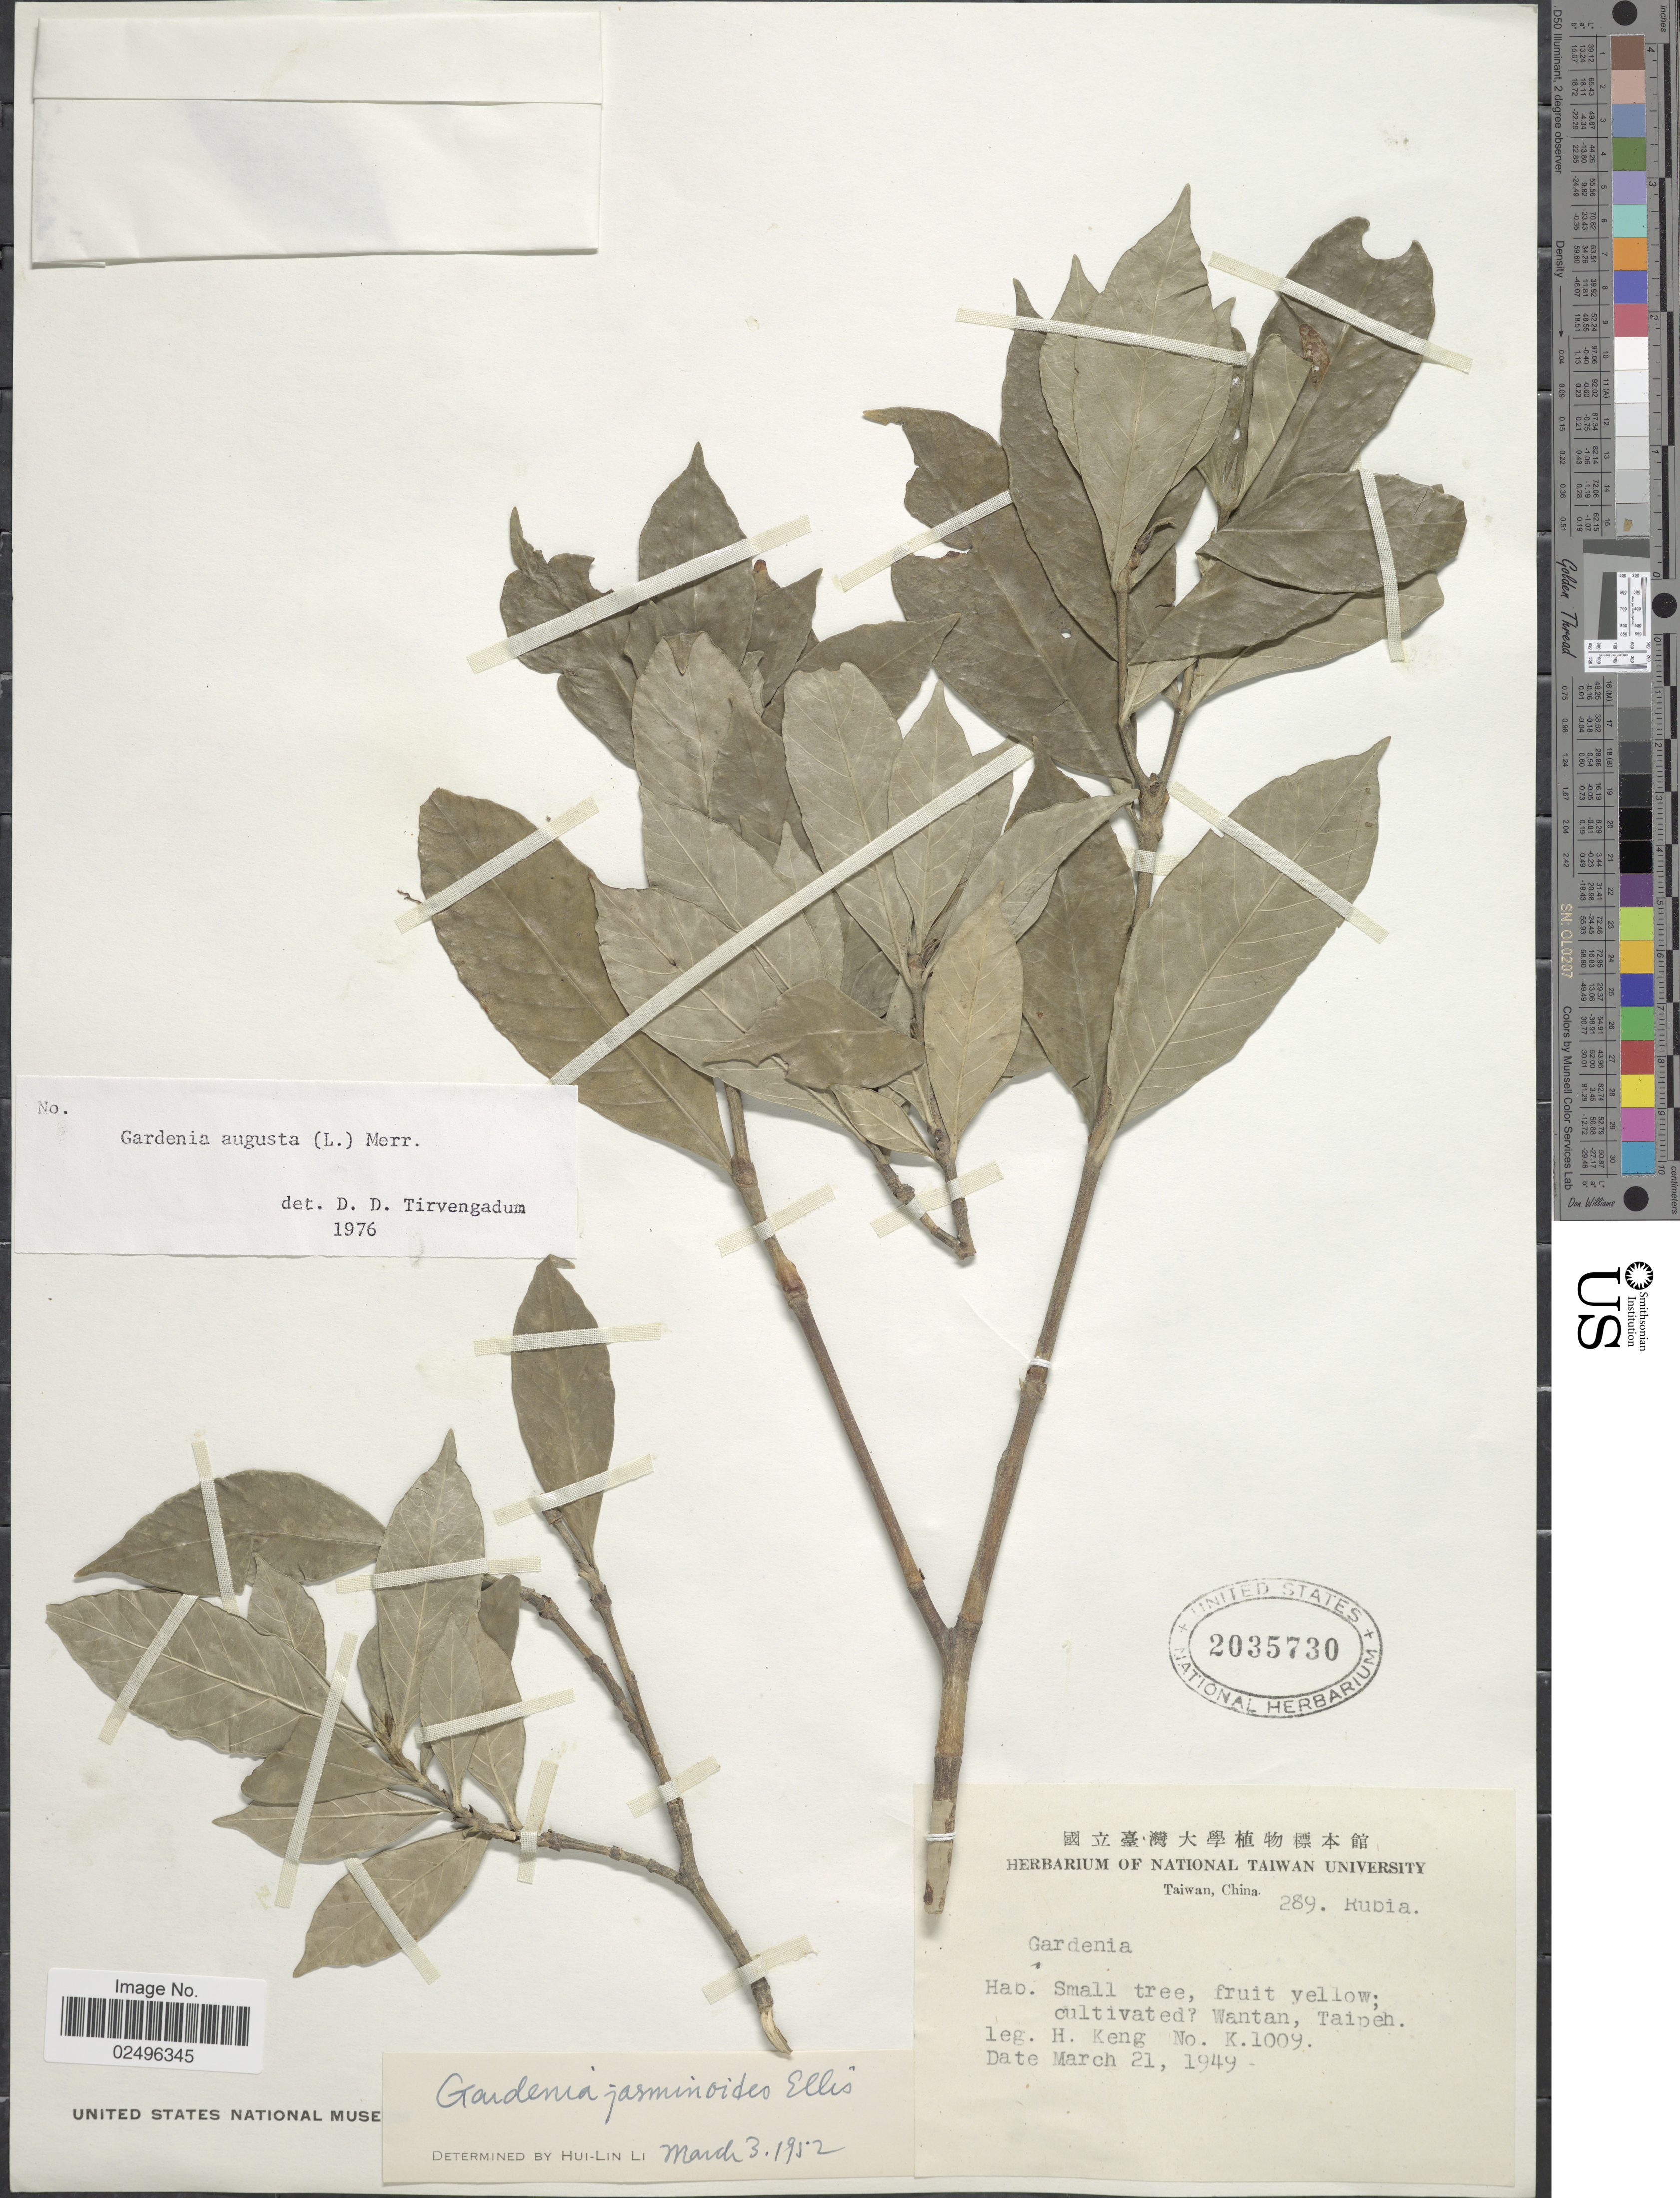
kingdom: Plantae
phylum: Tracheophyta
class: Magnoliopsida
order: Gentianales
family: Rubiaceae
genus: Gardenia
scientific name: Gardenia augusta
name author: (L.) Merr.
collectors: H. Keng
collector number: K1009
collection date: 1949-03-21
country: Taiwan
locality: Wantan, Taipeh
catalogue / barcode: US 2035730